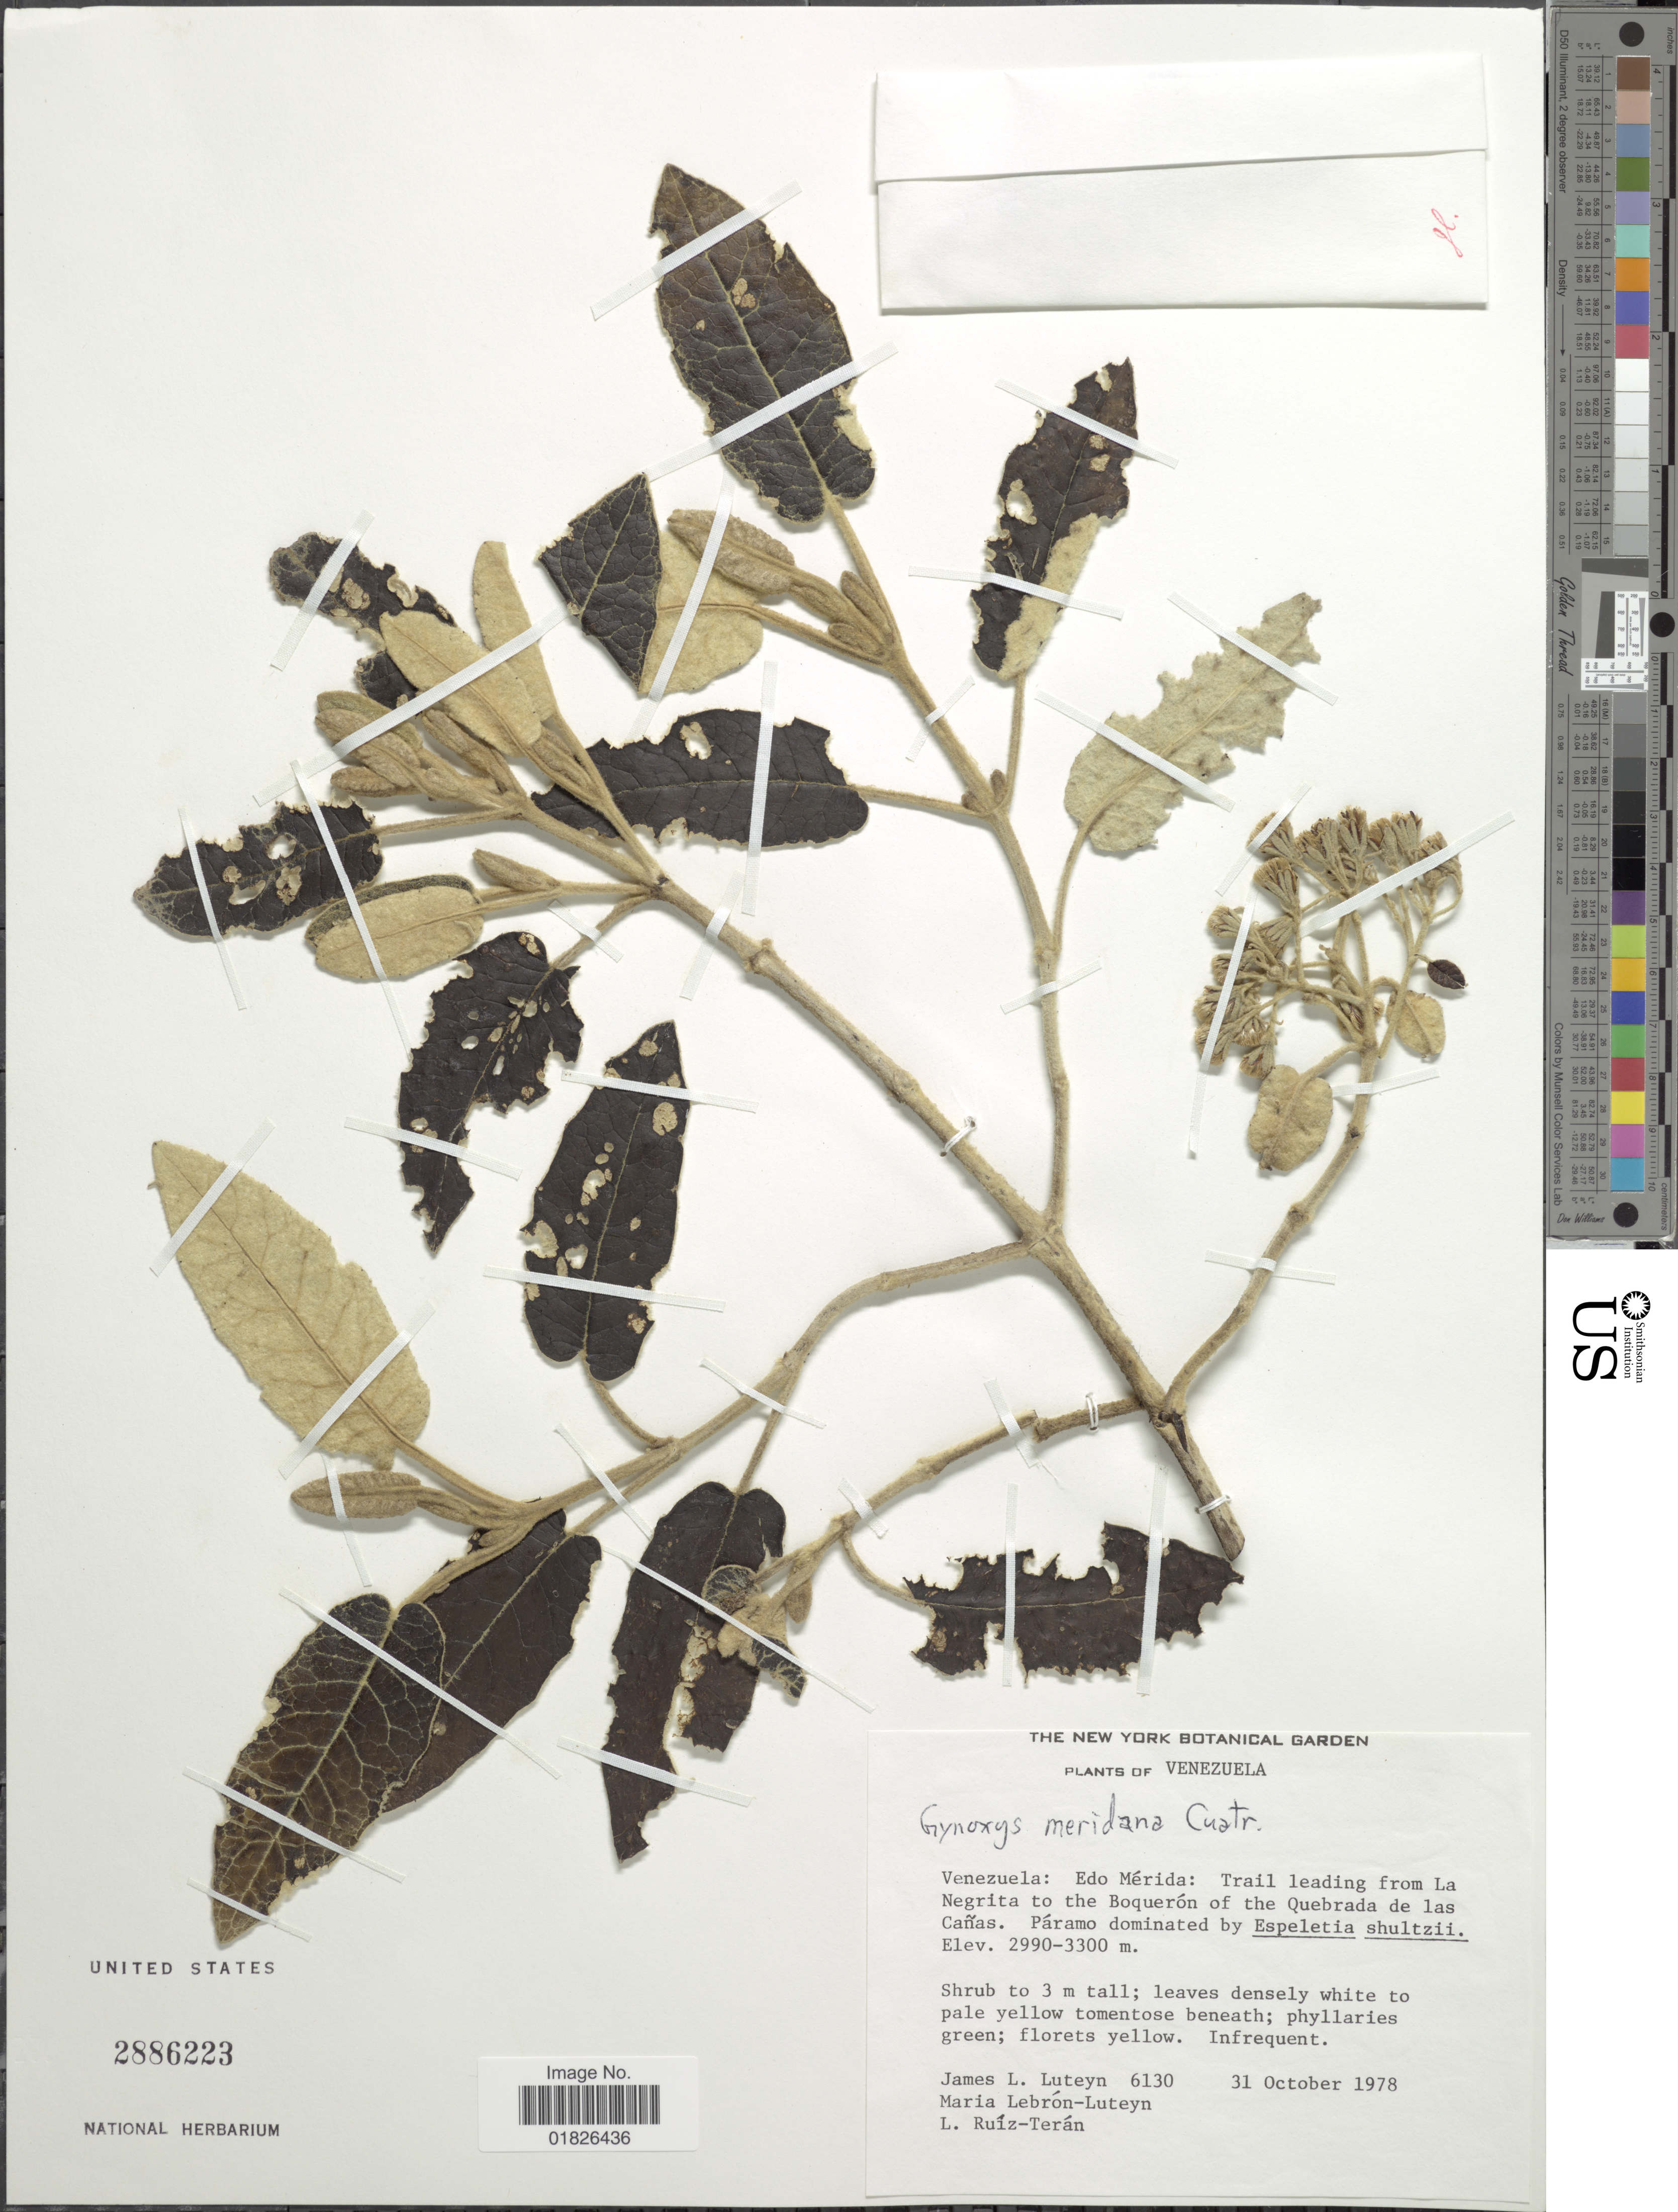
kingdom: Plantae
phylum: Tracheophyta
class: Magnoliopsida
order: Asterales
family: Asteraceae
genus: Gynoxys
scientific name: Gynoxys meridana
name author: Cuatrec.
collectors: J. L. Luteyn, M. L. Lebrón-Luteyn & L. E. Ruíz-Terán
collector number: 6130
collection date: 1978-10-31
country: Venezuela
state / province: Mérida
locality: Trail leading from La Negrita to the Boqueron of the Quebrada de las Canas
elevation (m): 2990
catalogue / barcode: US 2886223